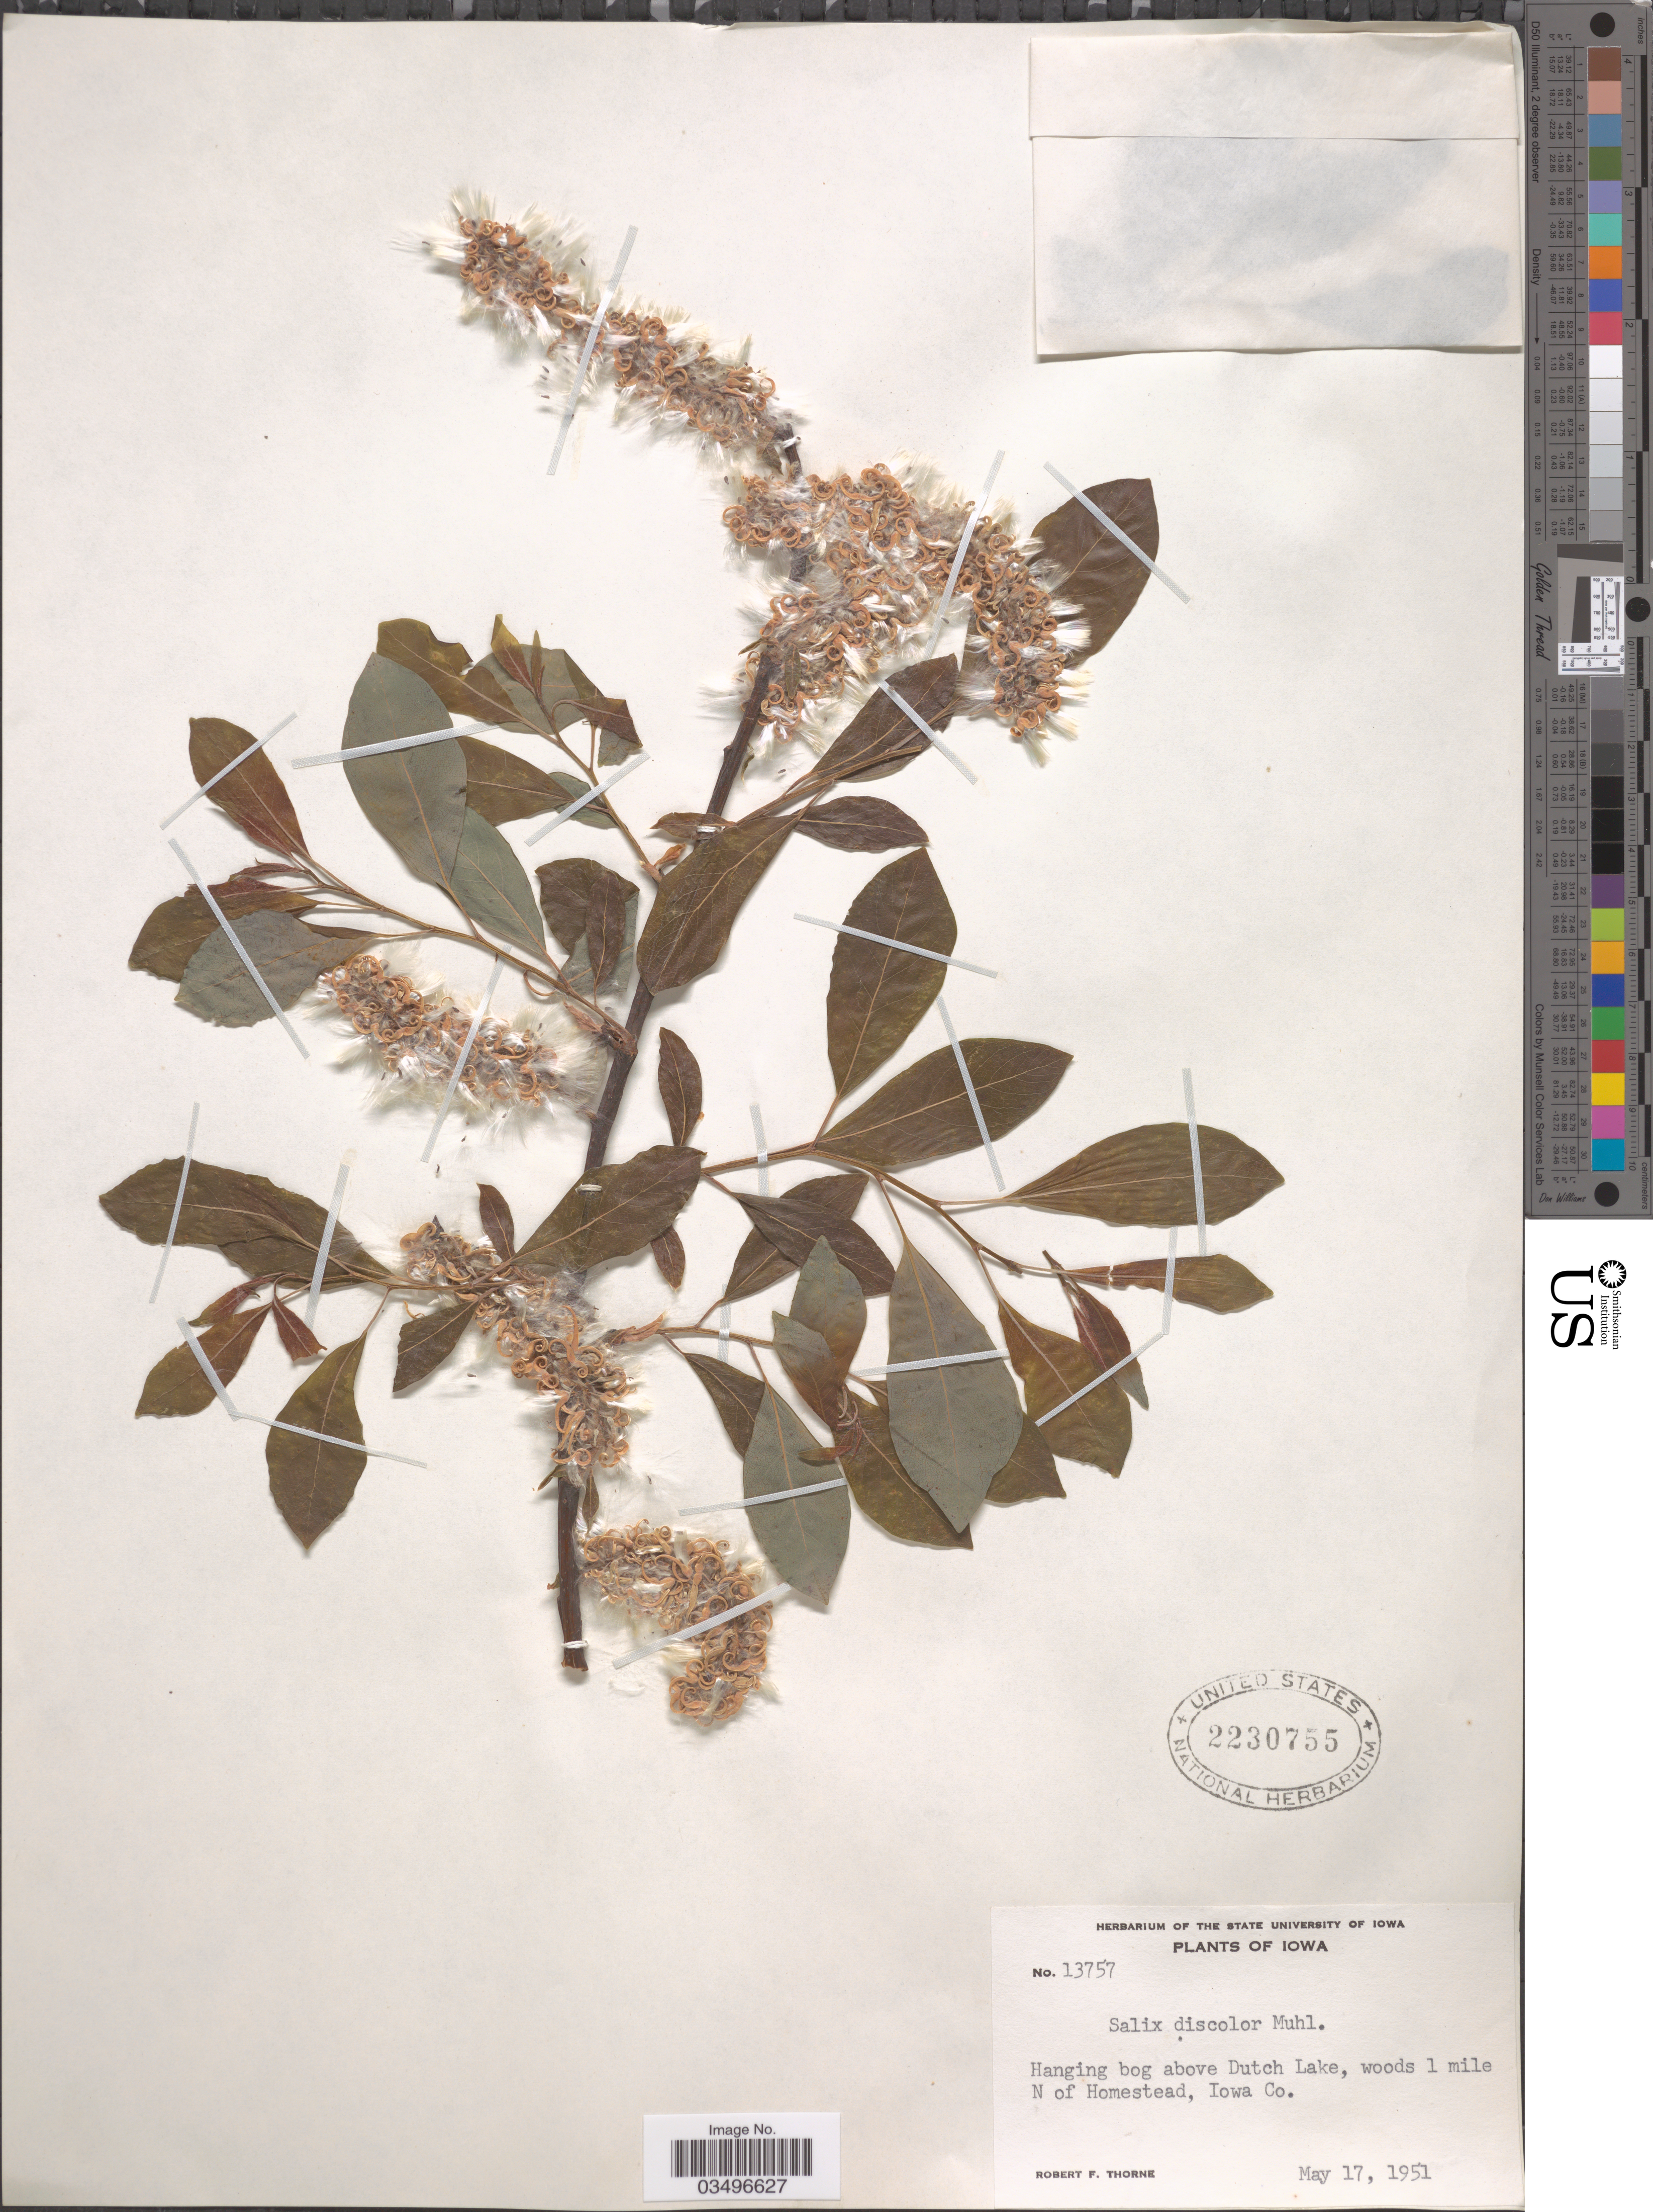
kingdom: Plantae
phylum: Tracheophyta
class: Magnoliopsida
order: Malpighiales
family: Salicaceae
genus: Salix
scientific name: Salix discolor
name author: Muhl.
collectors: R. F. Thorne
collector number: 13757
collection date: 1951-05-17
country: United States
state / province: Iowa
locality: Hanging bog above Dutch Lake, woods 1 mile N of Homestead, Iowa Co.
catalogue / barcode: US 2230755